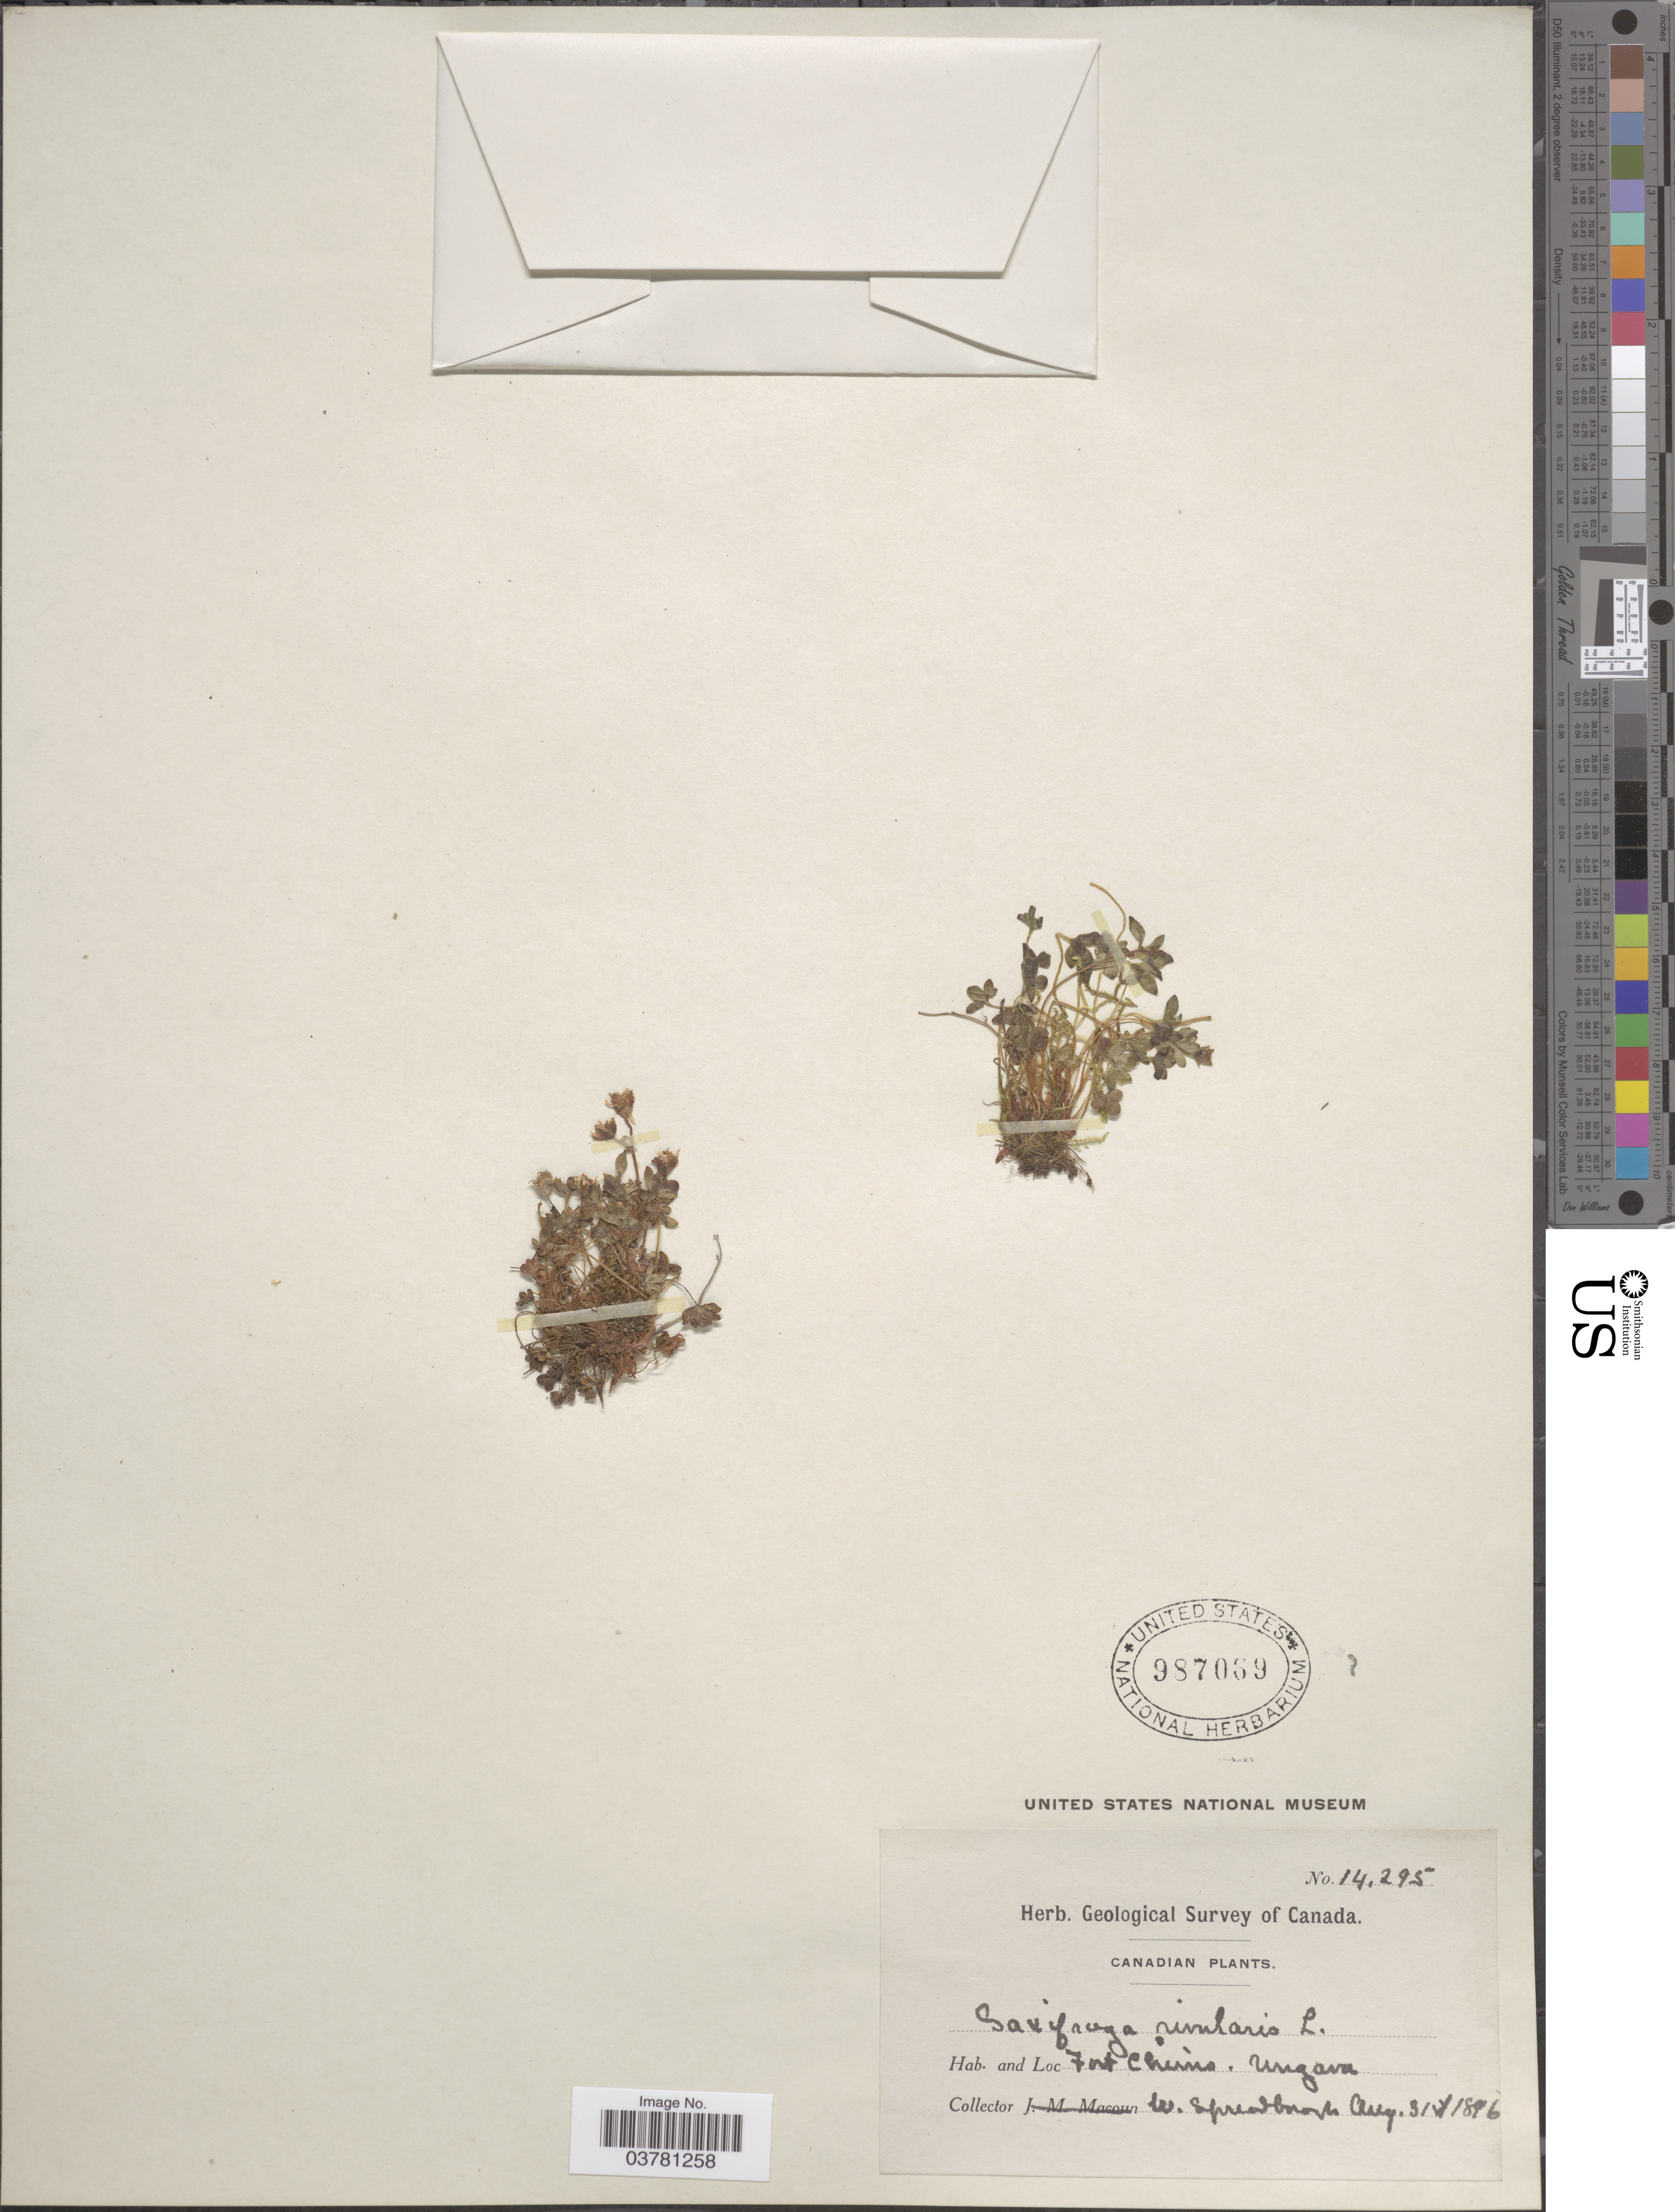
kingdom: Plantae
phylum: Tracheophyta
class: Magnoliopsida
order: Saxifragales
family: Saxifragaceae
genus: Saxifraga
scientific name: Saxifraga rivularis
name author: L.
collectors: W. Spreadborough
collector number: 14295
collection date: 1896-08-31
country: Canada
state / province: Quebec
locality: Geological Survey of Canada. Fort Chimo, Ungava.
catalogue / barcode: US 987069